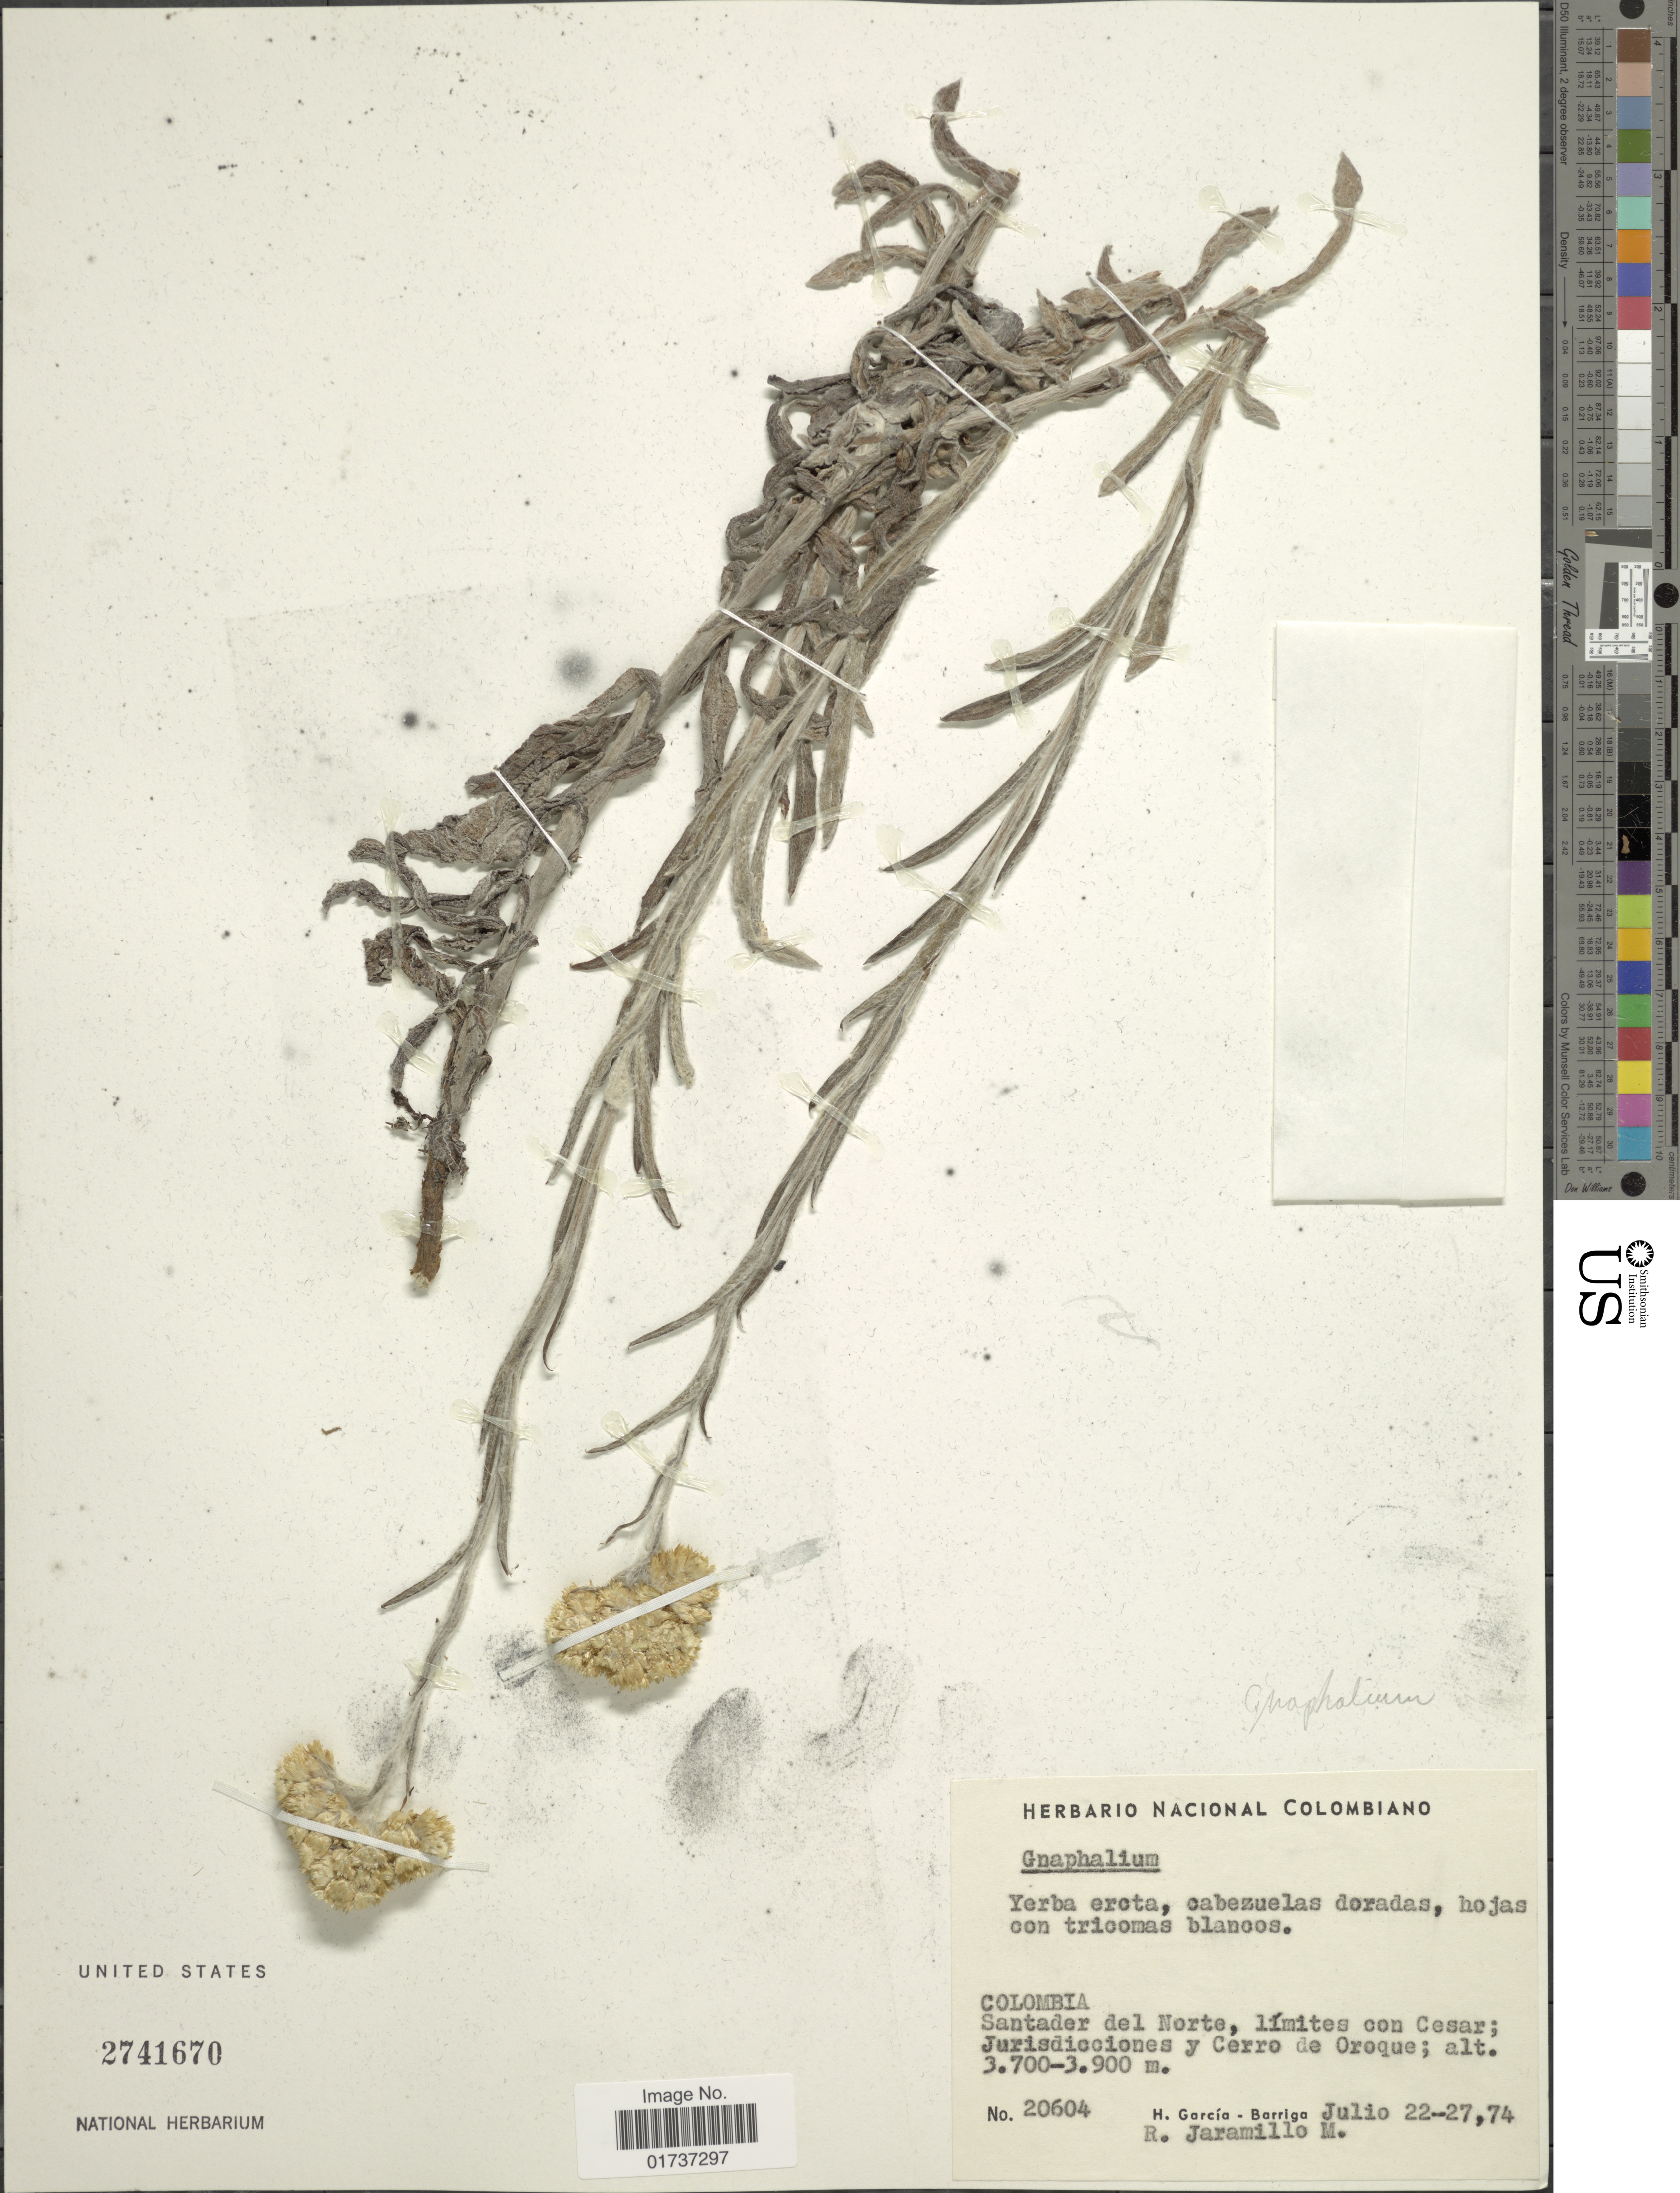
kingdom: Plantae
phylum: Tracheophyta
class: Magnoliopsida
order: Asterales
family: Asteraceae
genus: Gnaphalium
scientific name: Gnaphalium sp.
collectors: H. García Barriga & R. Jaramillo M.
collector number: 20604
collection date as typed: Transcribed d/m/y: 22/7/74 to 27/7/74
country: Colombia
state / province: Norte de Santander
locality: Límites con Cesar; Jurisdicciones y Cerro de Oroque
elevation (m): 3700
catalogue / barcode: US 2741670